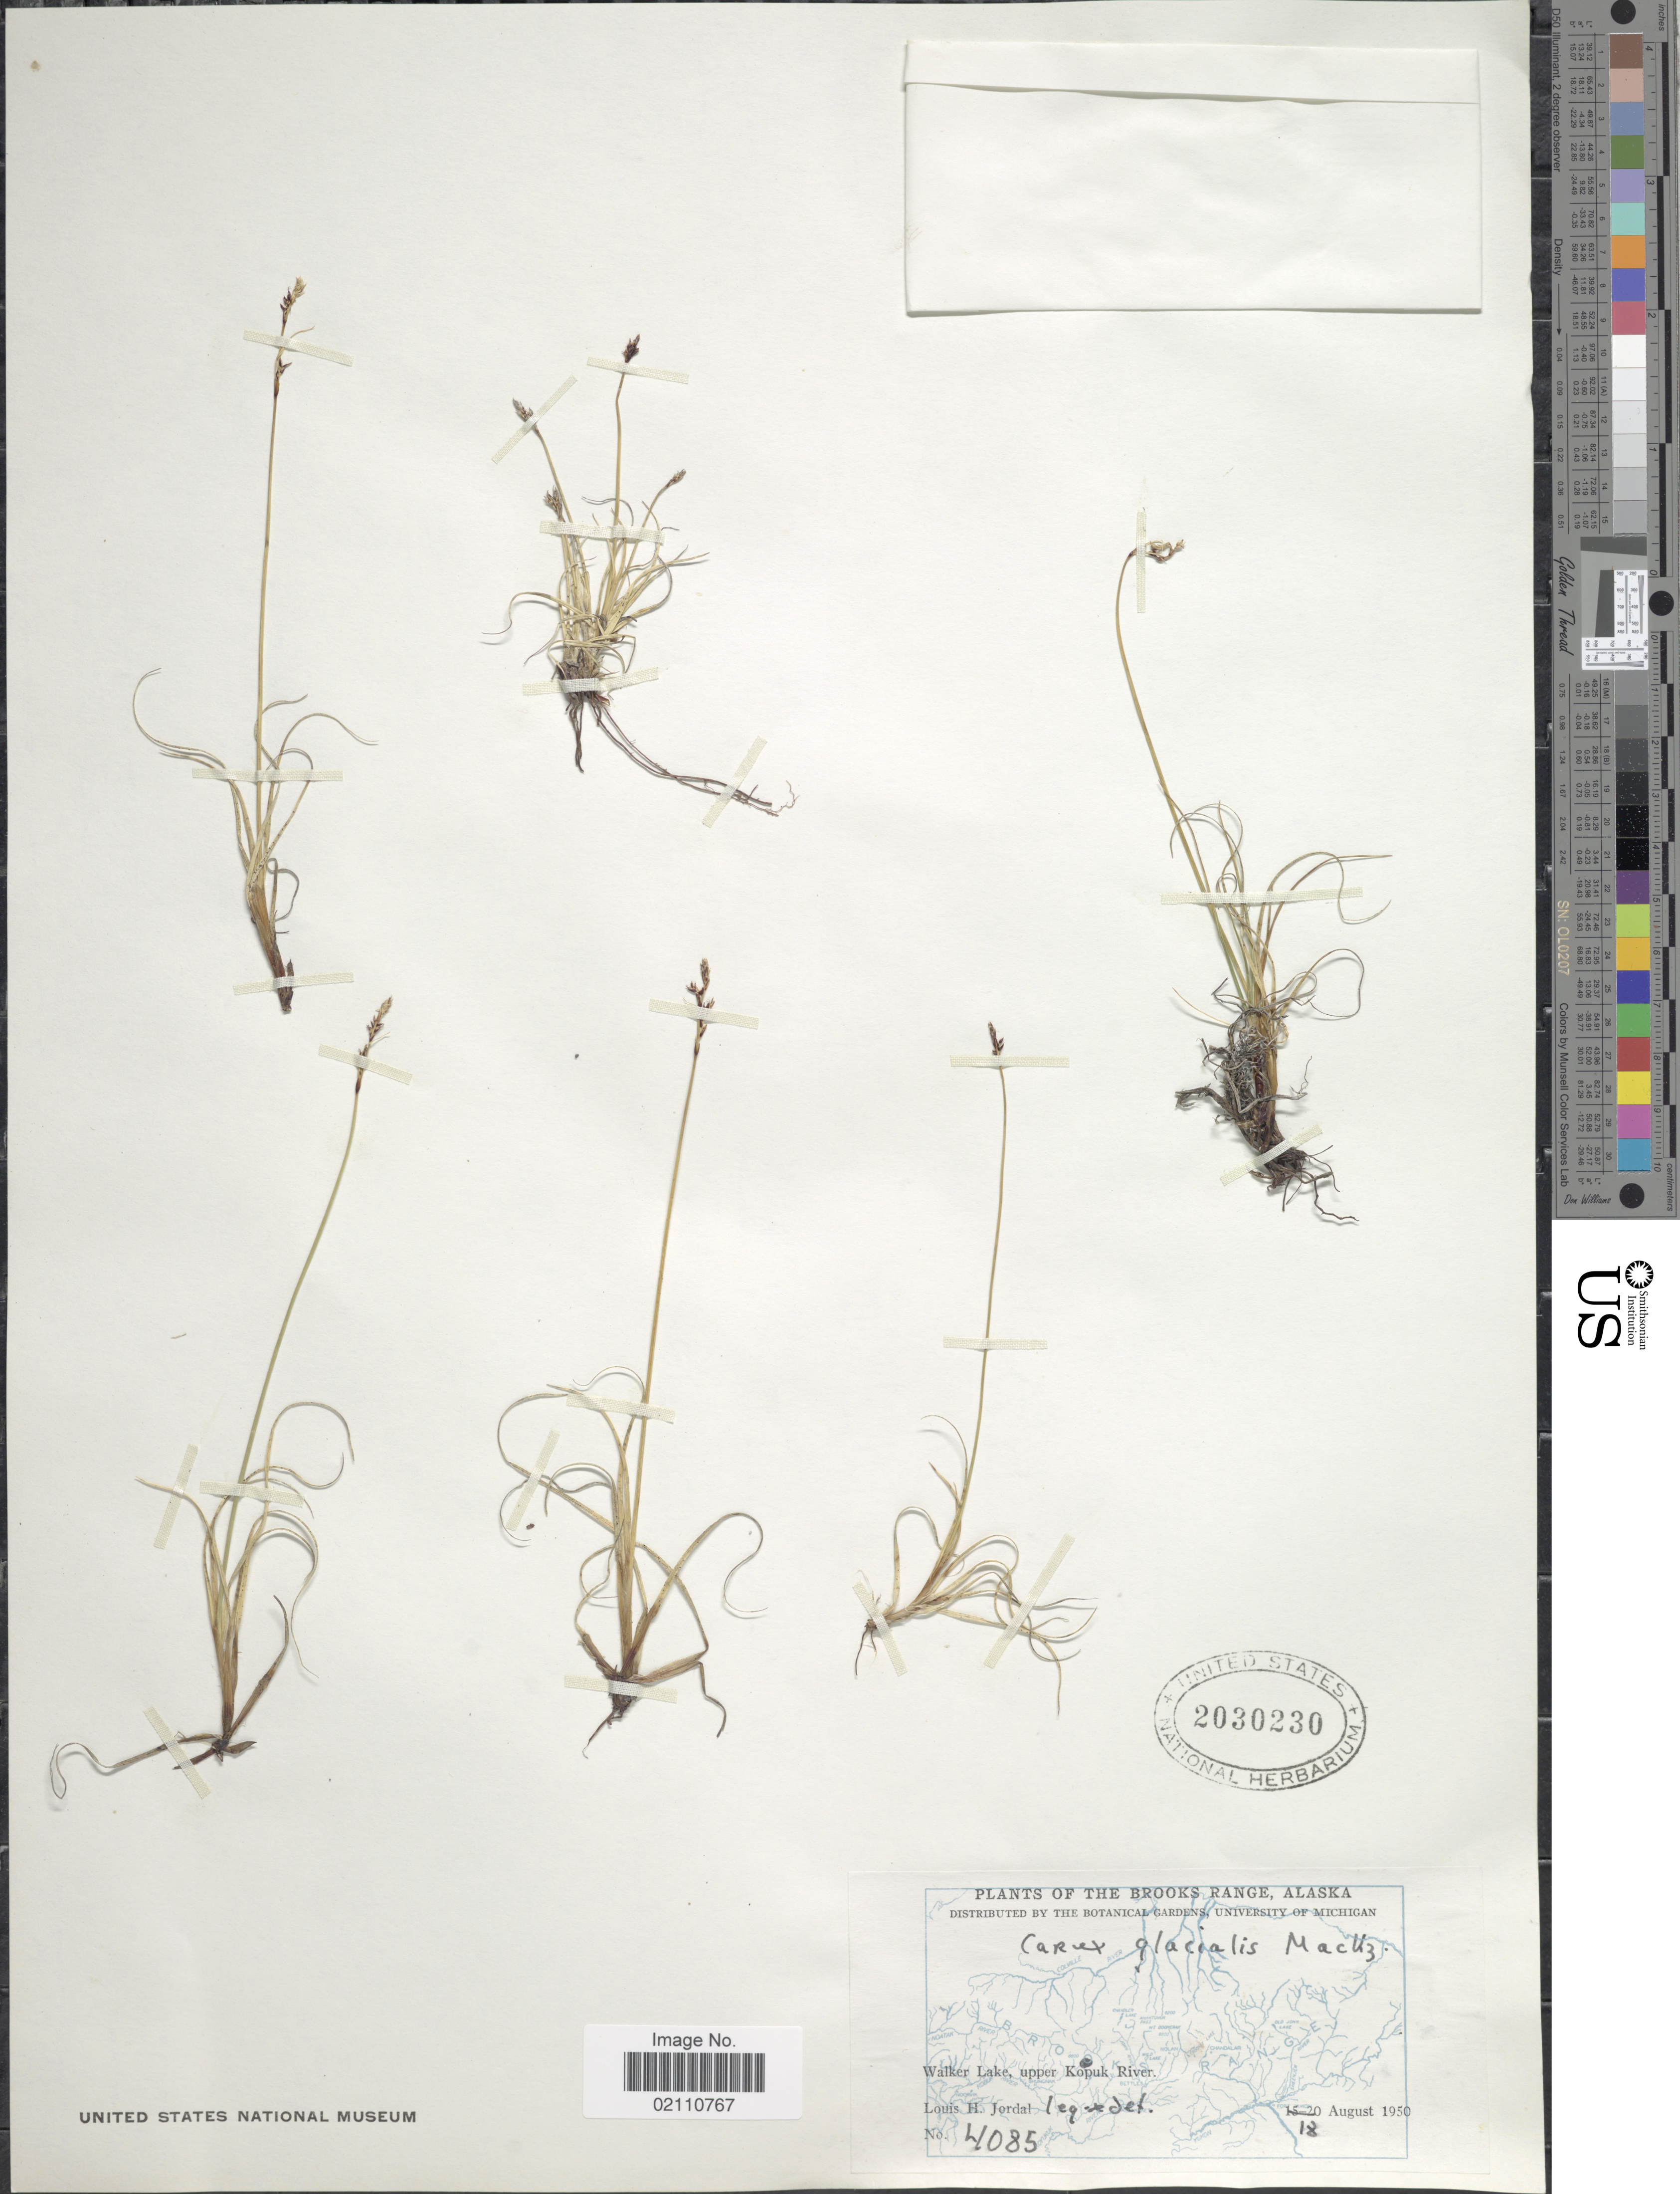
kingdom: Plantae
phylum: Tracheophyta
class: Liliopsida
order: Poales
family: Cyperaceae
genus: Carex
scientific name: Carex glacialis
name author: Mack.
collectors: L. Jordal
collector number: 4085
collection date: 1950-08-18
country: United States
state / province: Alaska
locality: The Brooks Range, Walker Lake, upper Kopuk River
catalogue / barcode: US 2030230